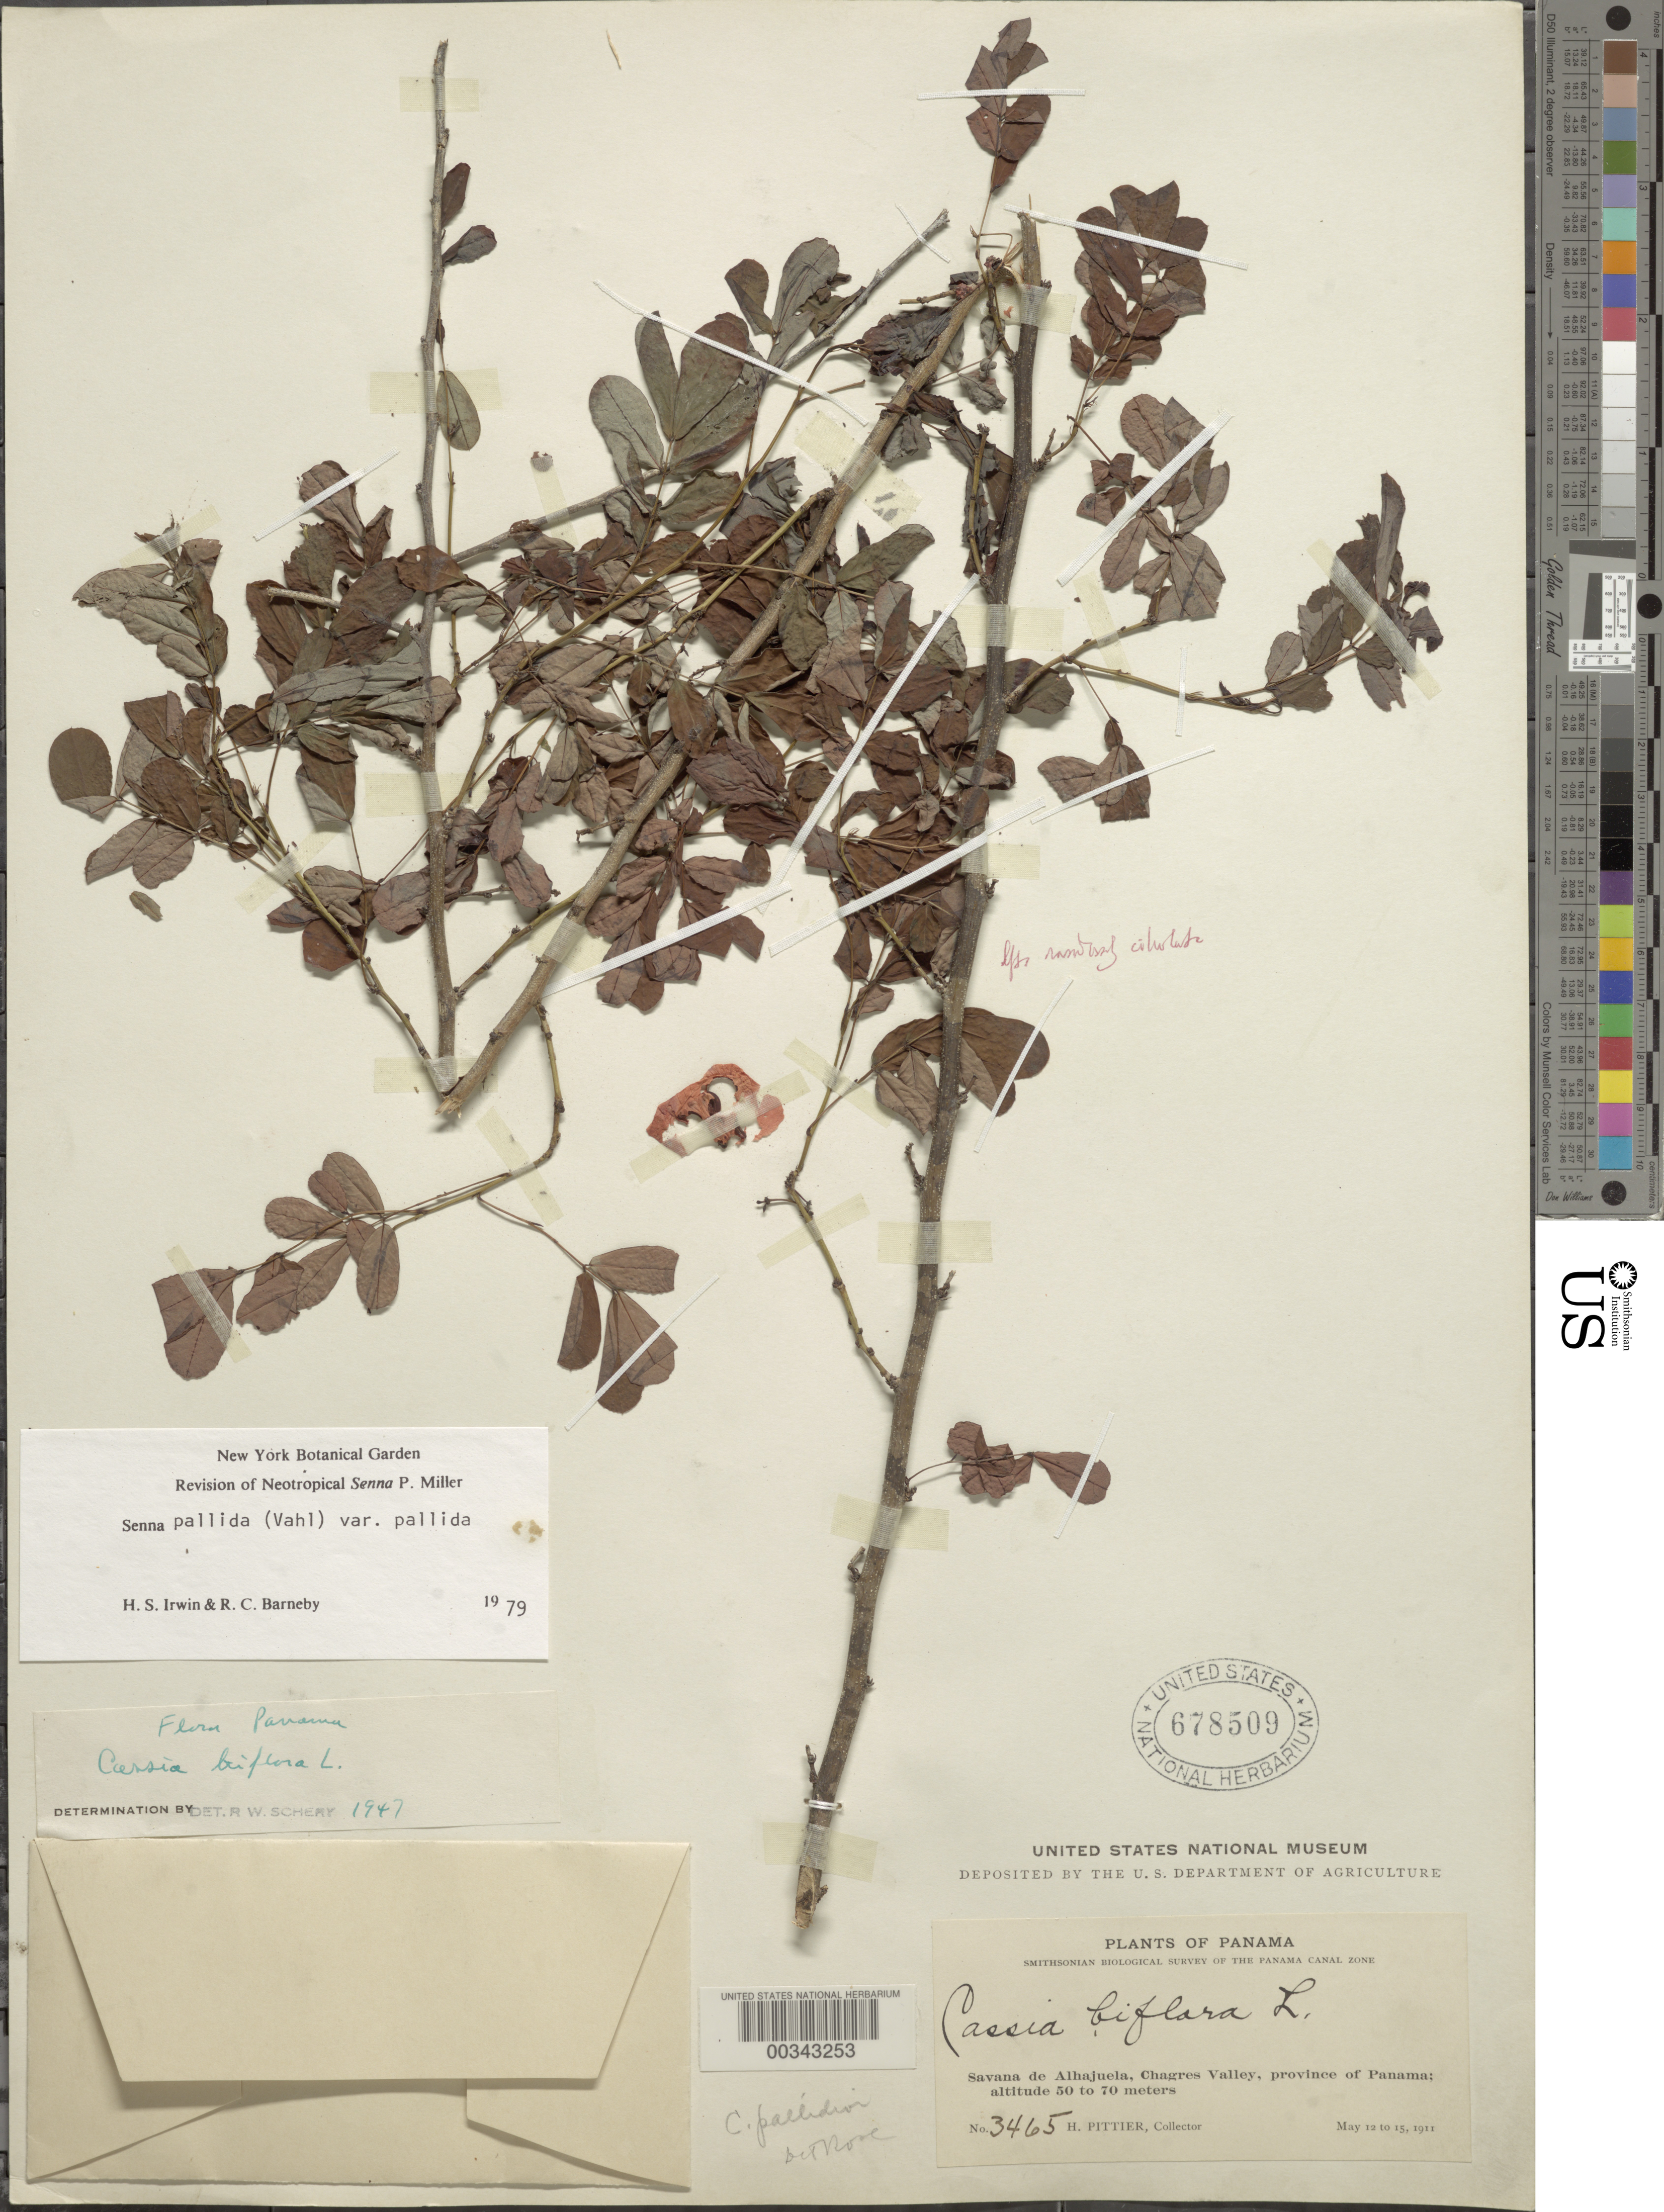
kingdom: Plantae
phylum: Tracheophyta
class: Magnoliopsida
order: Fabales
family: Fabaceae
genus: Senna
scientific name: Senna pallida var. pallida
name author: (Vahl) H.S. Irwin & Barneby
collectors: H. F. Pittier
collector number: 3465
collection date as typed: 12 May 1911 to 15 May 1911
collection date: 1911-05-12/1911-05-15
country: Panama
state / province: Panamá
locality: Savana de Alhajuela, Chagres Valley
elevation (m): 50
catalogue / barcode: US 678509